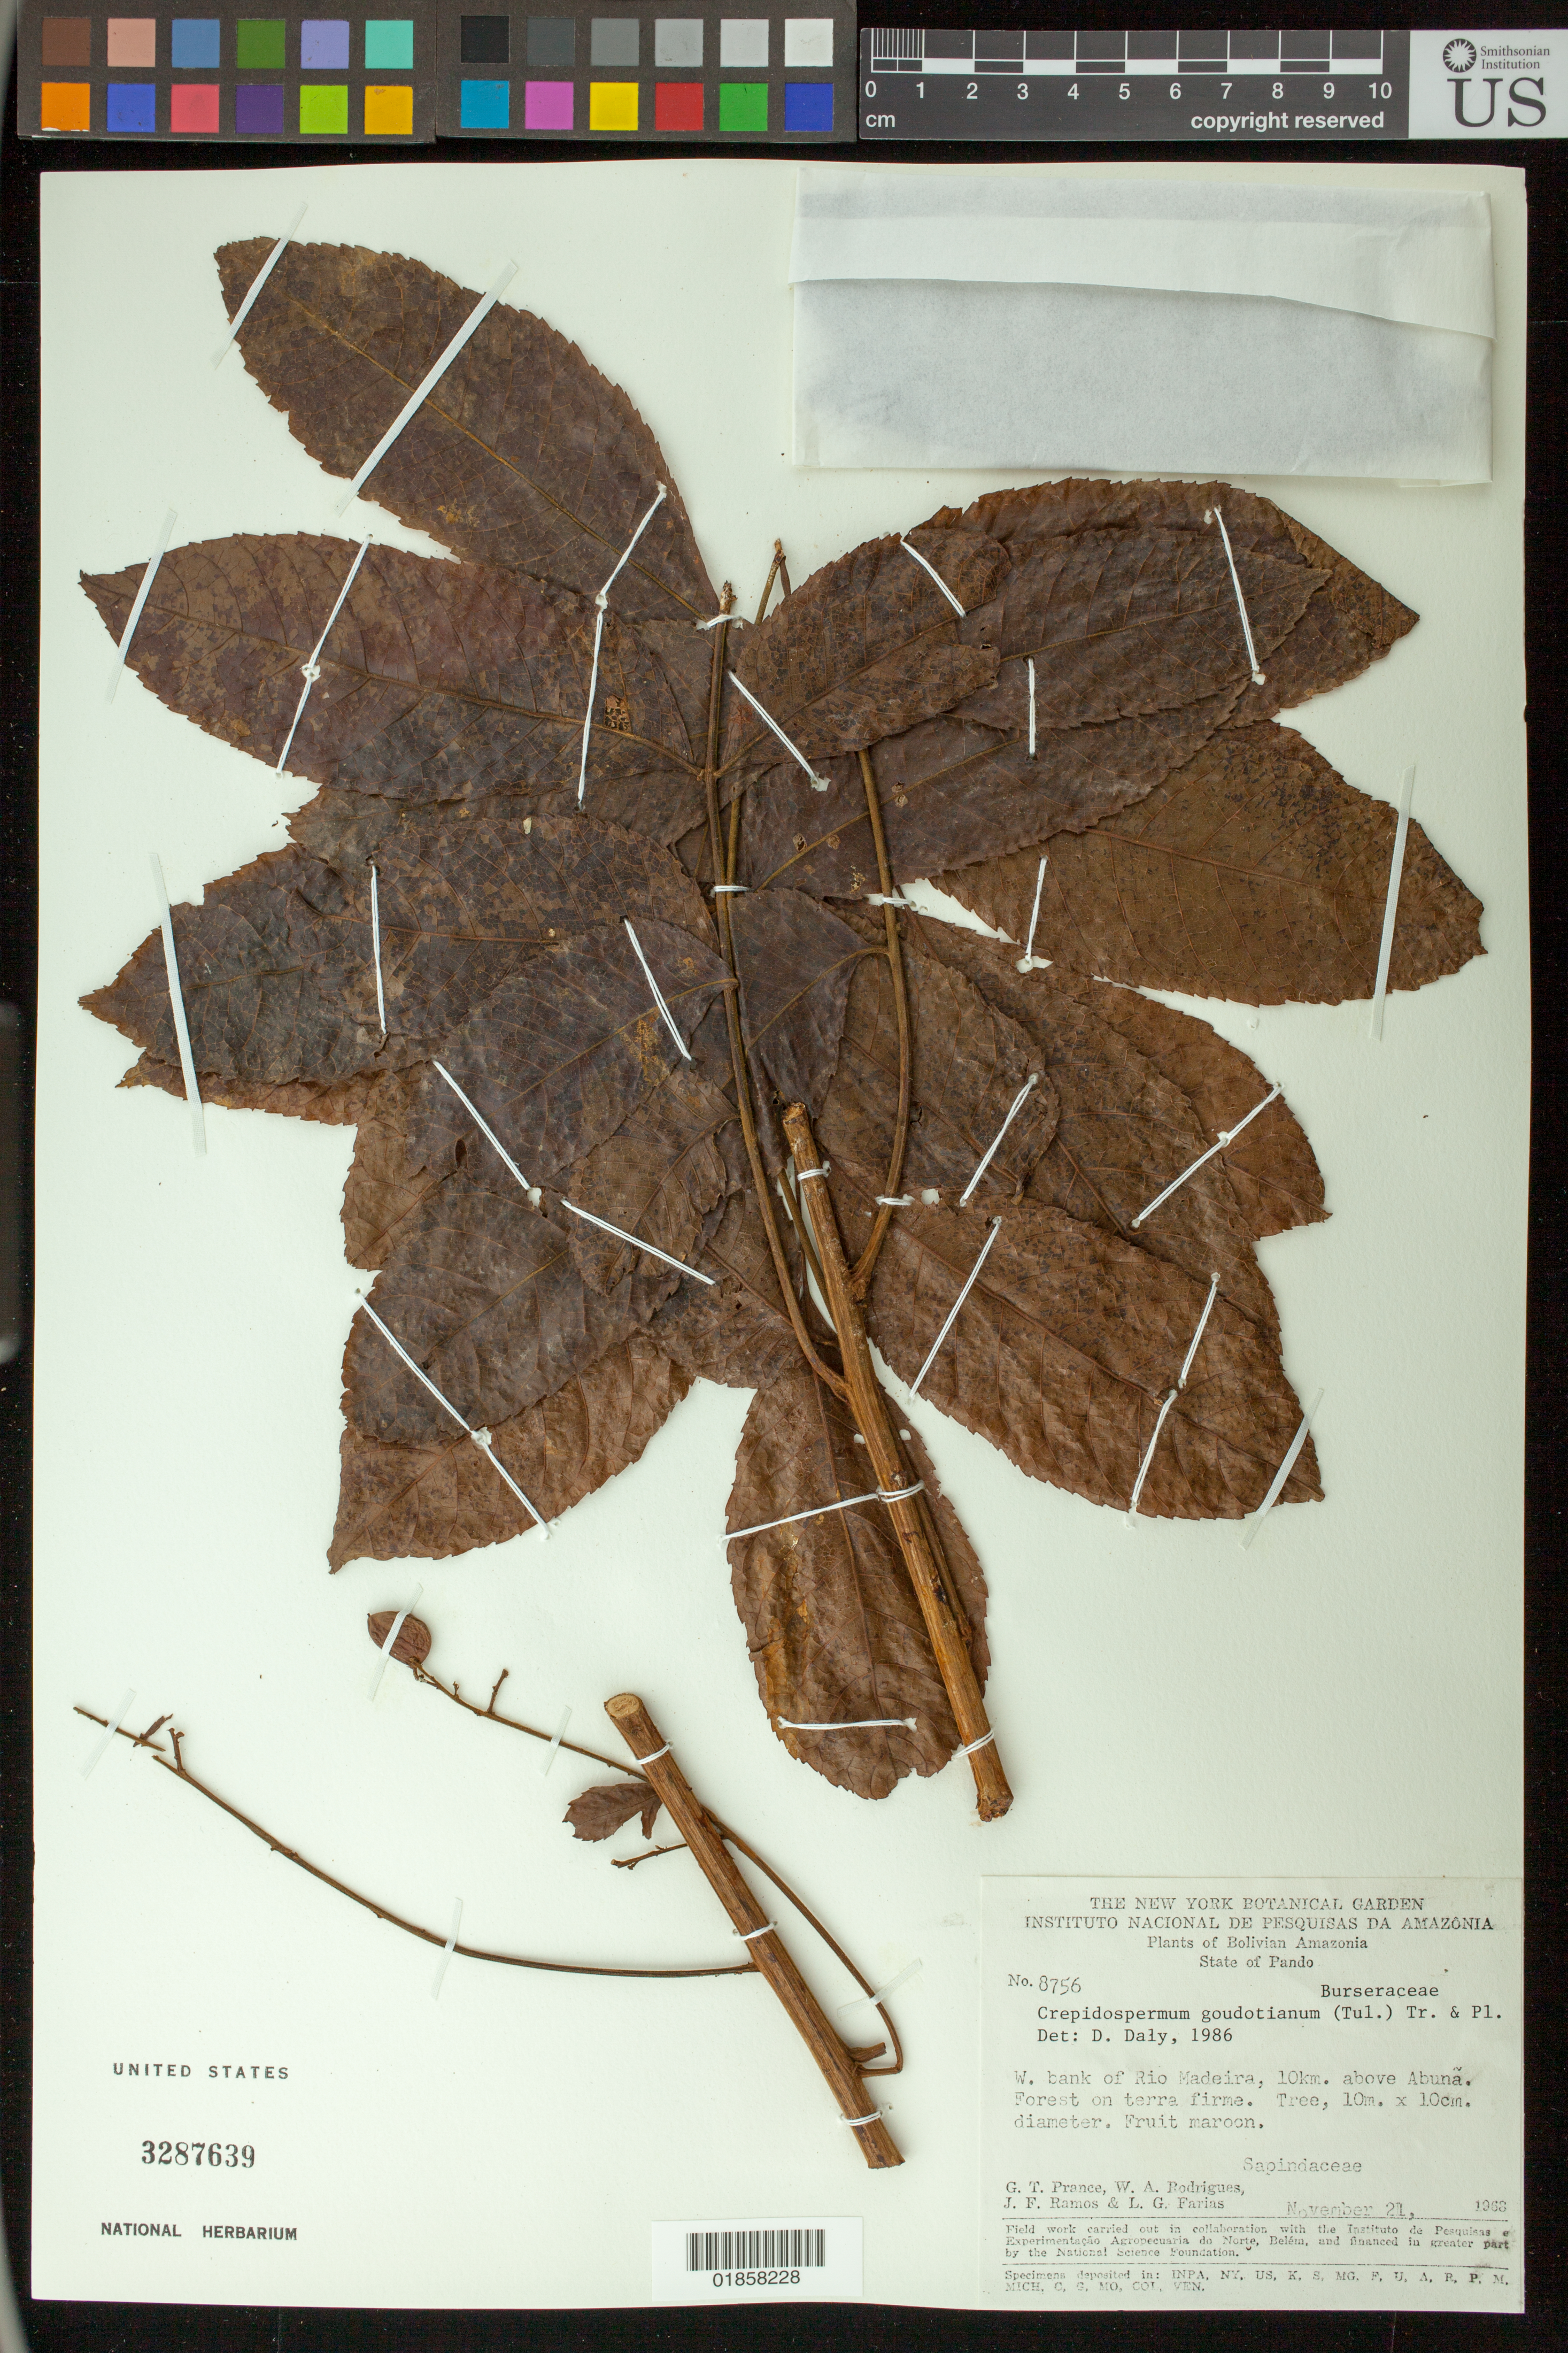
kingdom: Plantae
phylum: Tracheophyta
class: Magnoliopsida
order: Sapindales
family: Burseraceae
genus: Protium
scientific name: Protium goudotianum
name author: (Tul.) Byng & Christenh.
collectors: G. T. Prance, W. A. Rodrigues, J. F. Ramos & L. Farias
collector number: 8756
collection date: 1968-11-21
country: Bolivia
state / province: Pando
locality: Pando. W. bank of Rio Madeira, 10km above Abunã.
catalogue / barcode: US 3287639